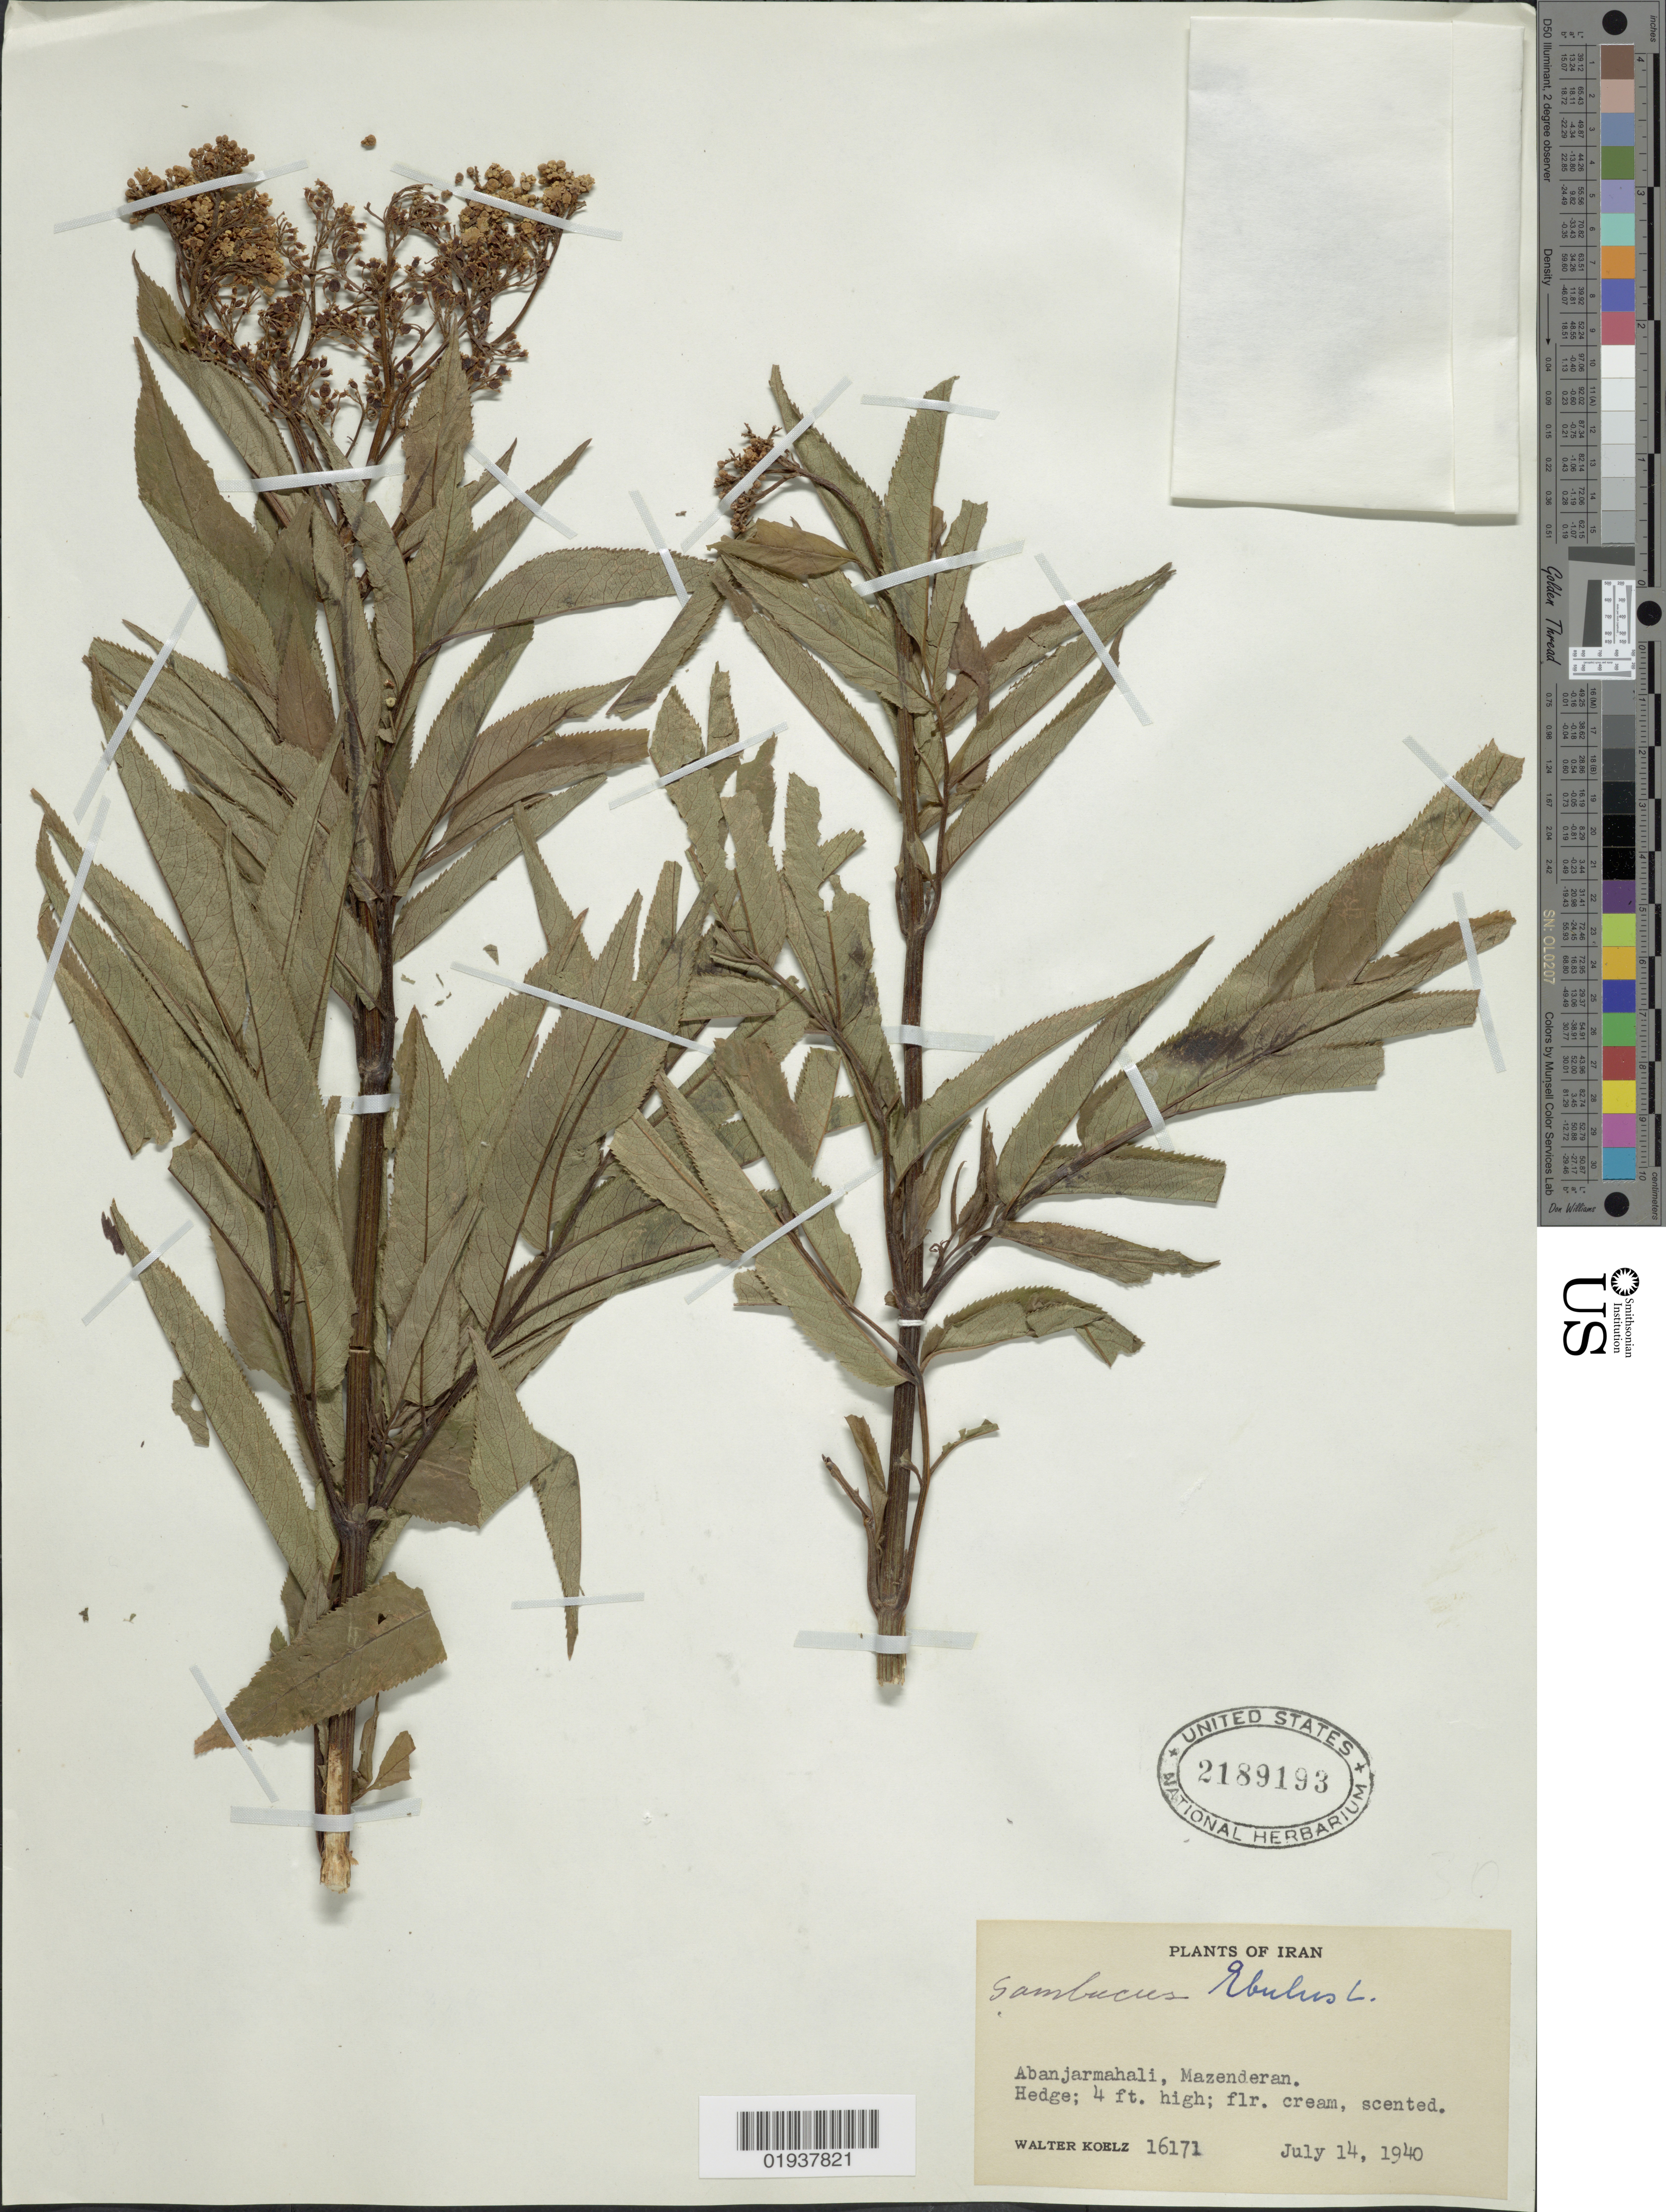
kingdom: Plantae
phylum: Tracheophyta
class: Magnoliopsida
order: Dipsacales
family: Viburnaceae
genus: Sambucus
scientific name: Sambucus ebulus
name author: L.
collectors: W. N. Koelz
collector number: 16171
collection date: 1940-07-14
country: Iran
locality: Abanjarmahali, Mazenderan.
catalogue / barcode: US 2189193